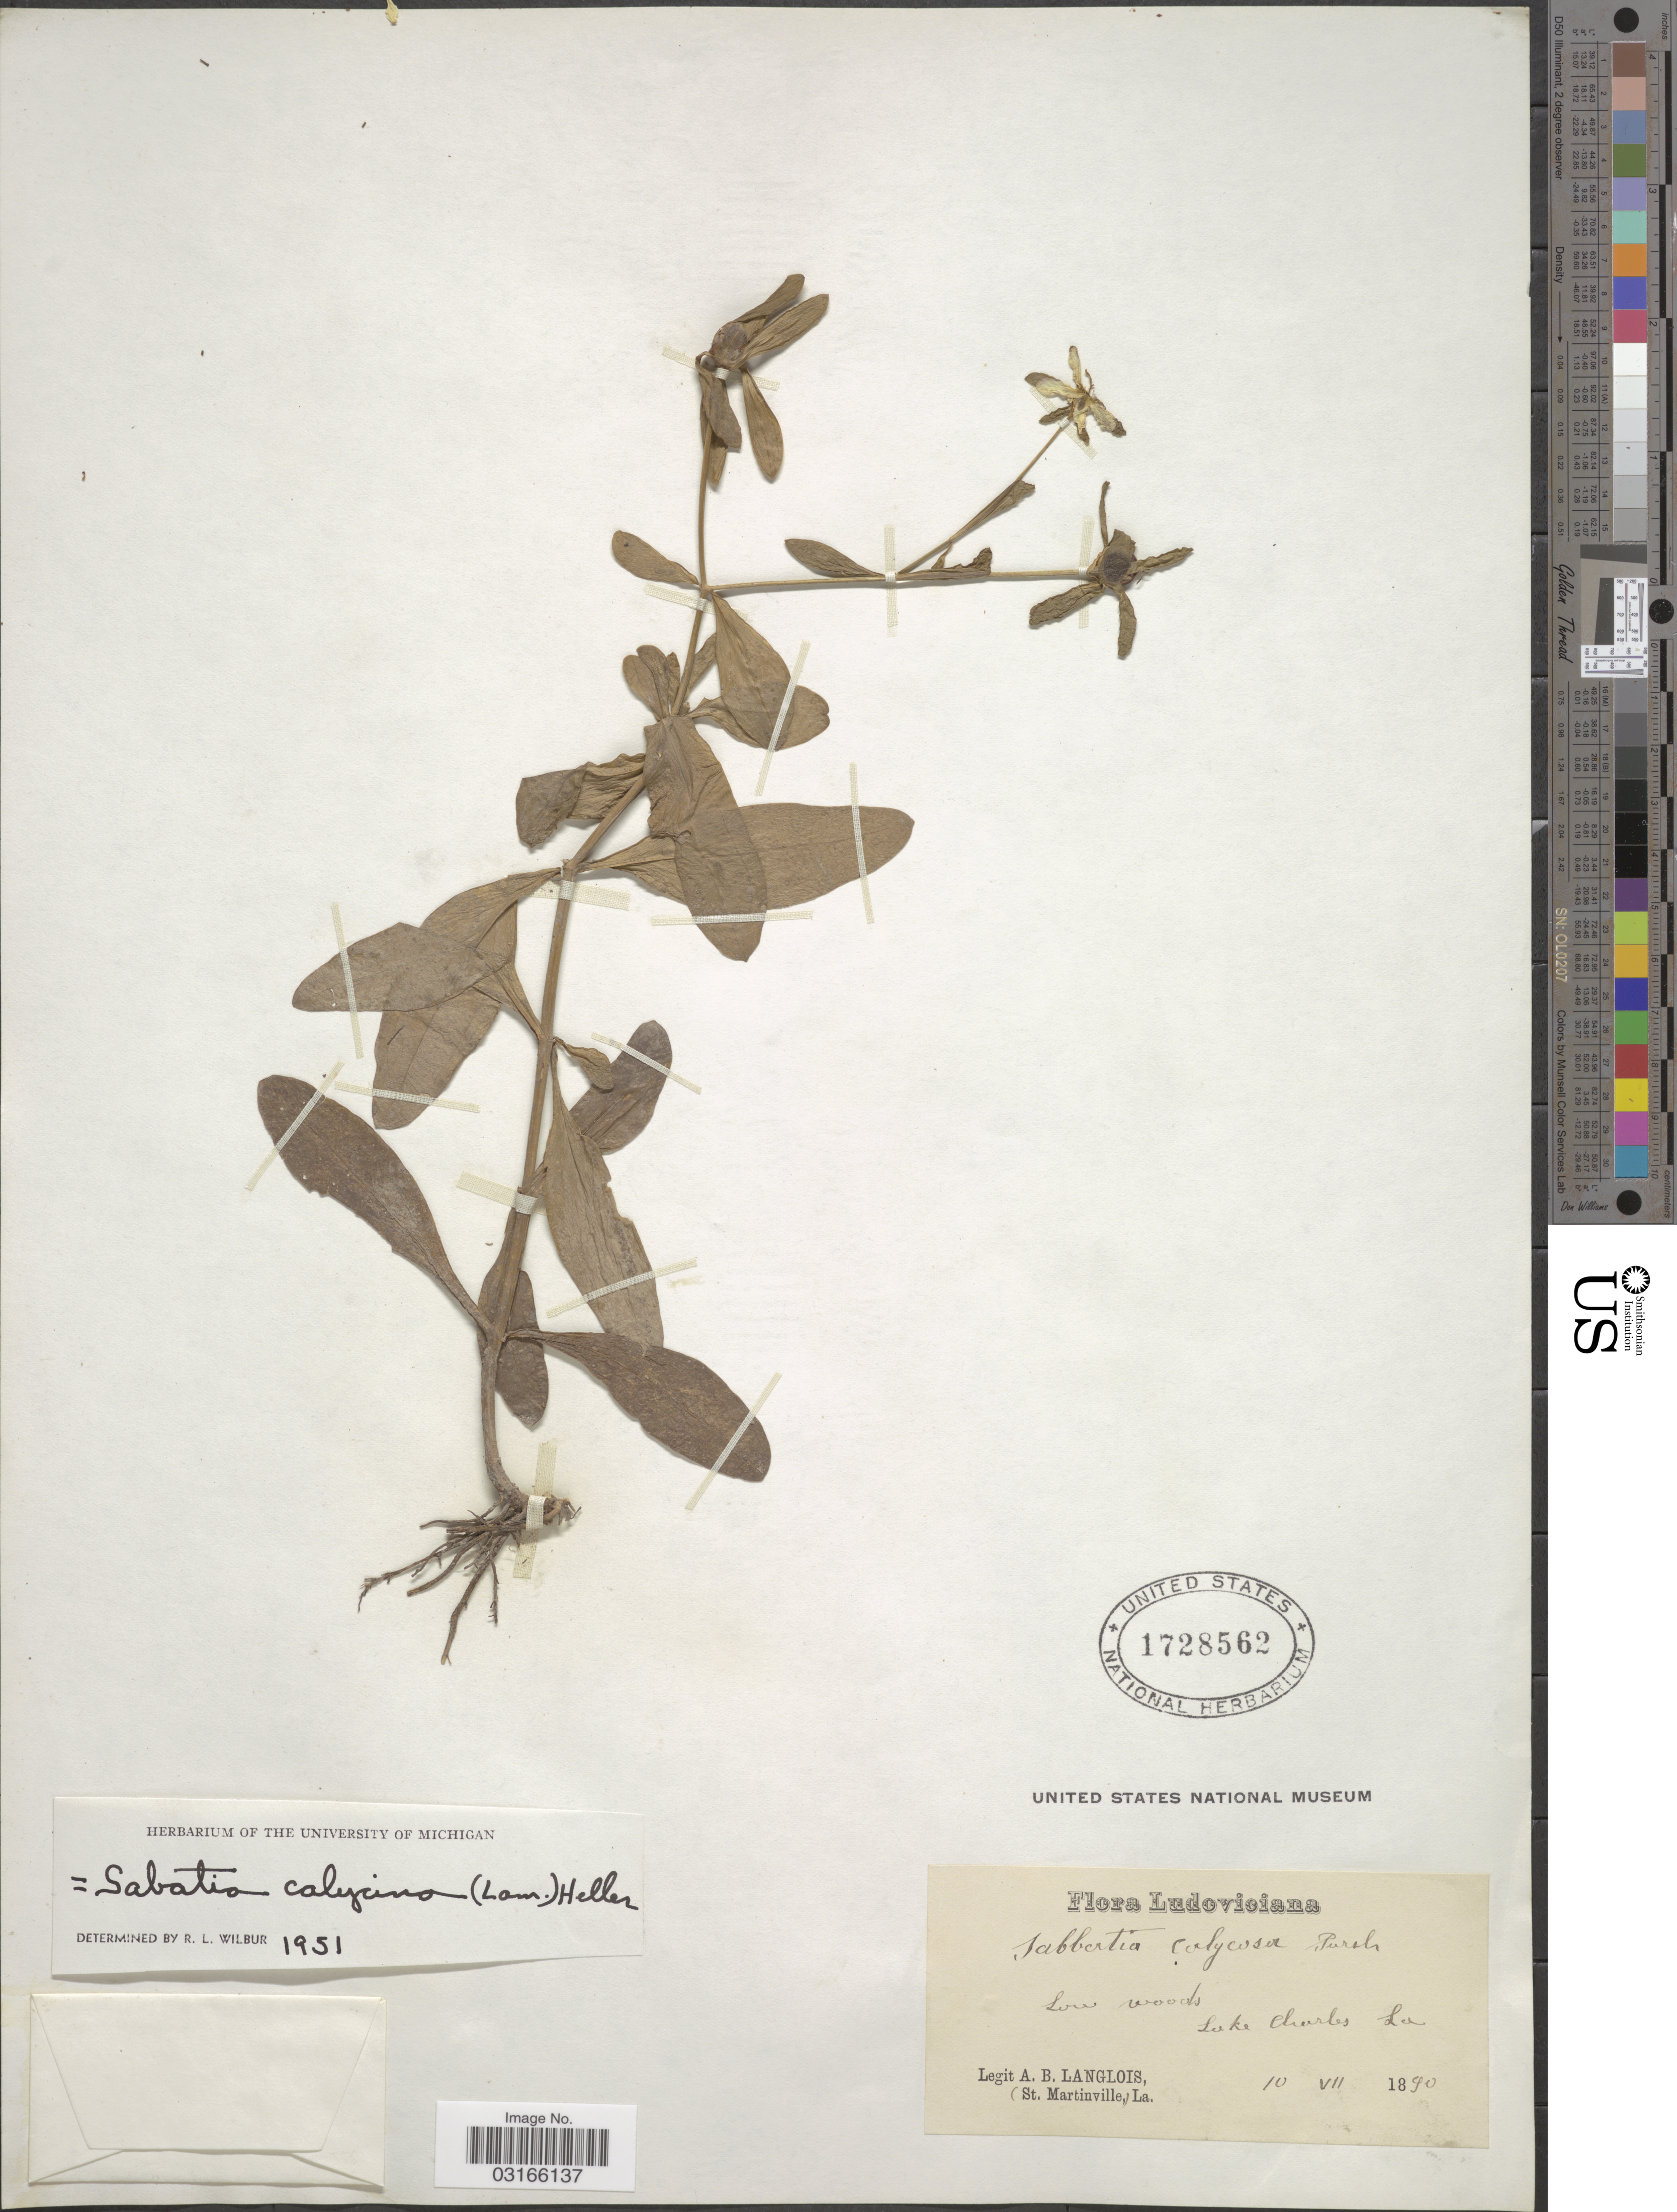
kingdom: Plantae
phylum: Tracheophyta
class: Magnoliopsida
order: Gentianales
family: Gentianaceae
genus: Sabatia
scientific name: Sabatia calycina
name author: (Lam.) A. Heller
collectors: A. Langlois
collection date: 1890-07-10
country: United States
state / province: Louisiana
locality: Low woods, Lake Charles.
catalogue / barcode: US 1728562